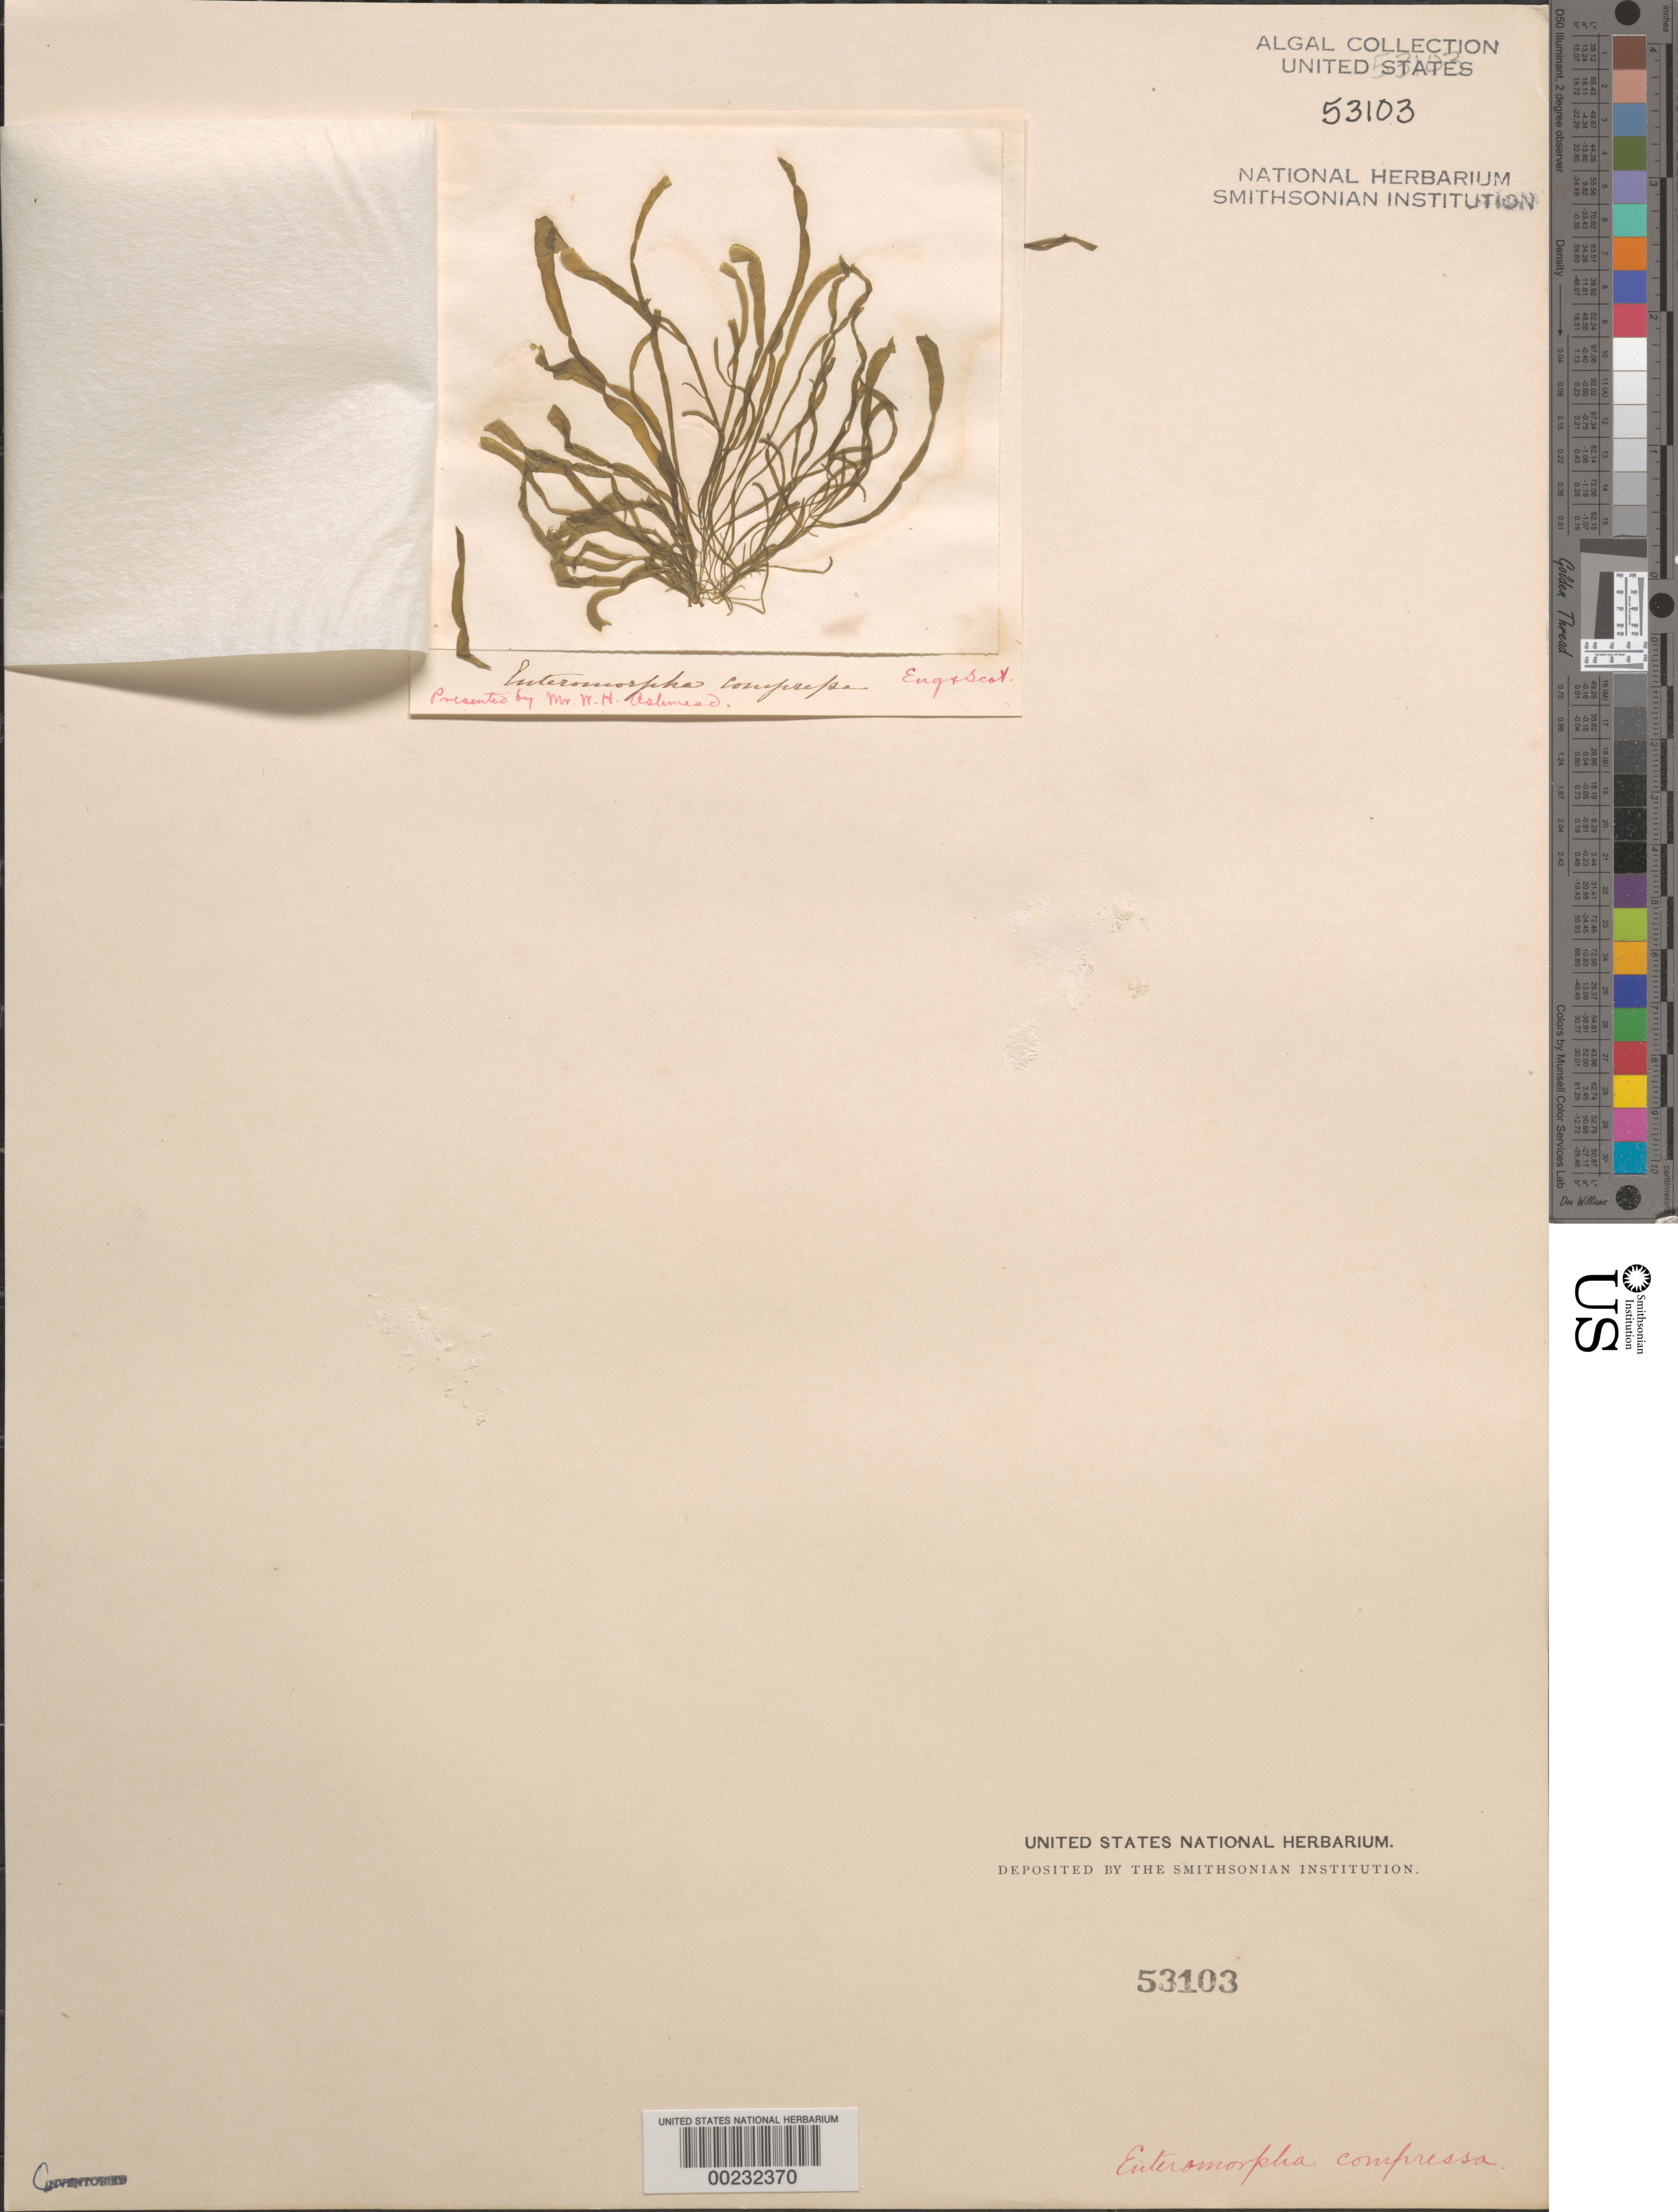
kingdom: Plantae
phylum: Chlorophyta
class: Ulvophyceae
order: Ulvales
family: Ulvaceae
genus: Ulva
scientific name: Ulva compressa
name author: L.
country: United Kingdom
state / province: England / Scotland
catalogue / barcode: US 53103